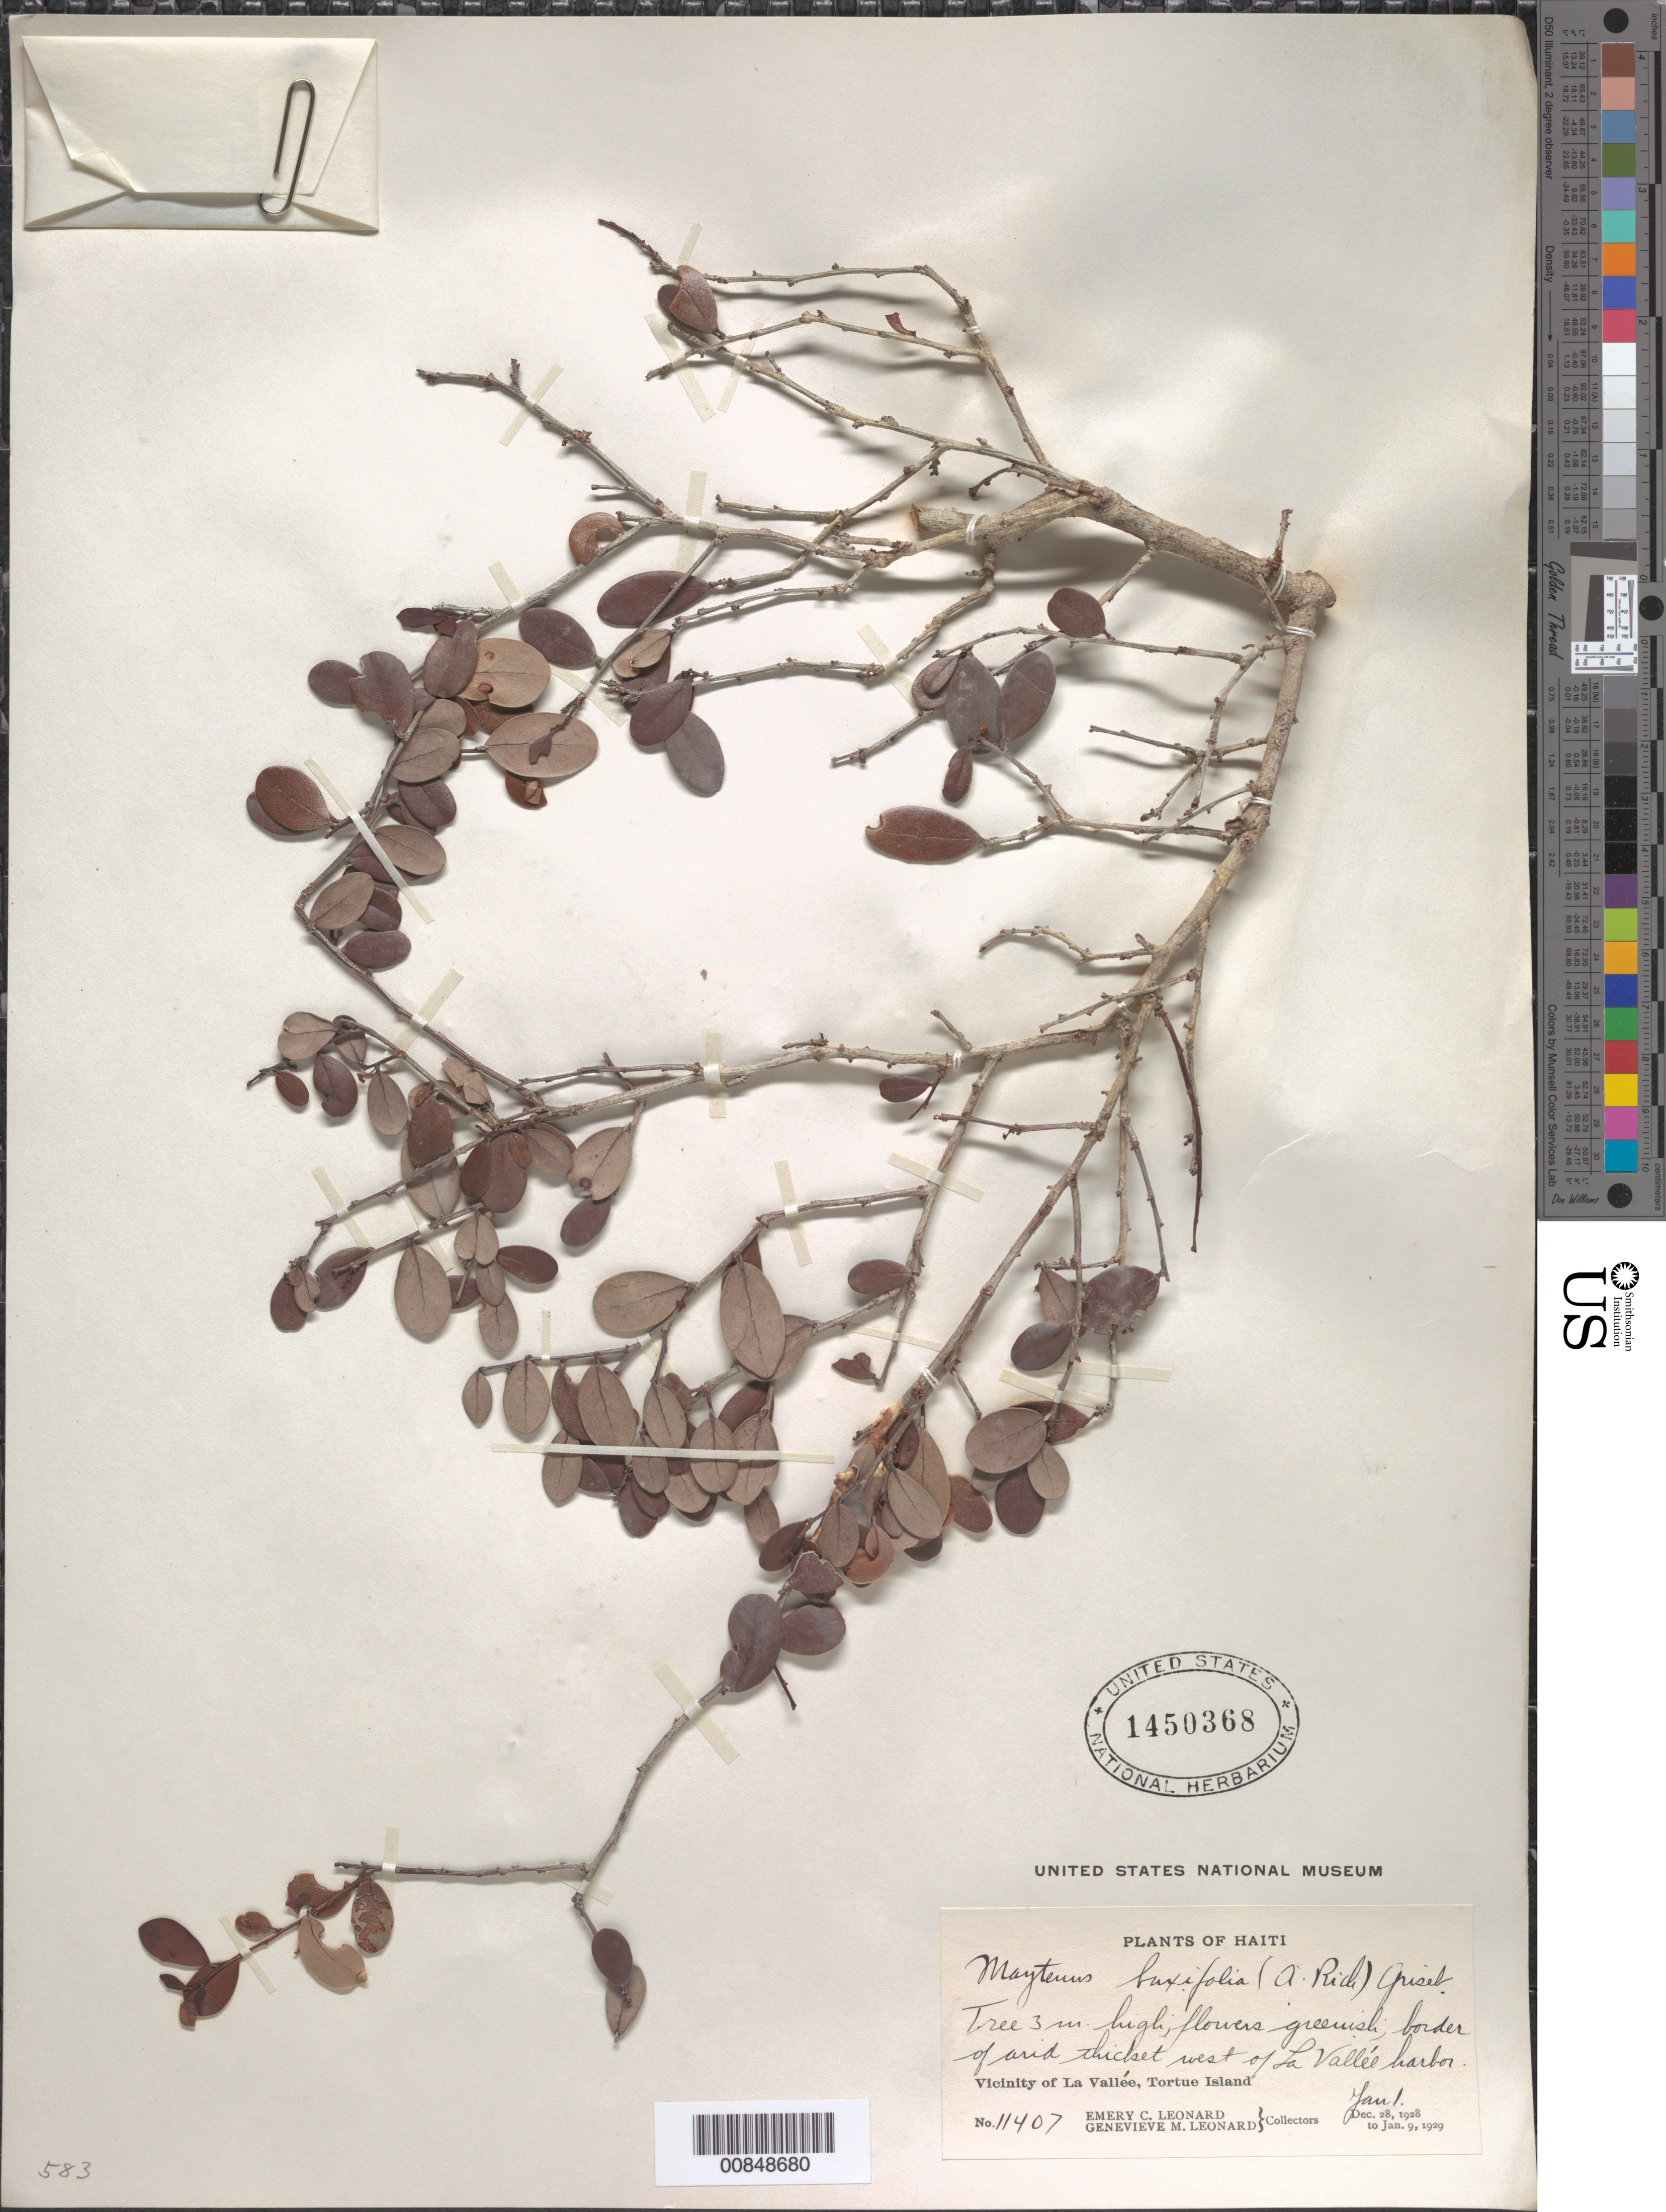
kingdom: Plantae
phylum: Tracheophyta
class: Magnoliopsida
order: Celastrales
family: Celastraceae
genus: Maytenus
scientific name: Maytenus buxifolia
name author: (A. Rich.) Griseb.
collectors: E. C. Leonard & G. M. Leonard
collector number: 11407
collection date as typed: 01 Jan 1929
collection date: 1929-01-01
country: Haiti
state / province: Nord-Ouest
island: Île de la Tortue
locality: Vicinity of La Vallée, W of La Vallée harbor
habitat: Border of arid thicket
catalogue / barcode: US 1450368